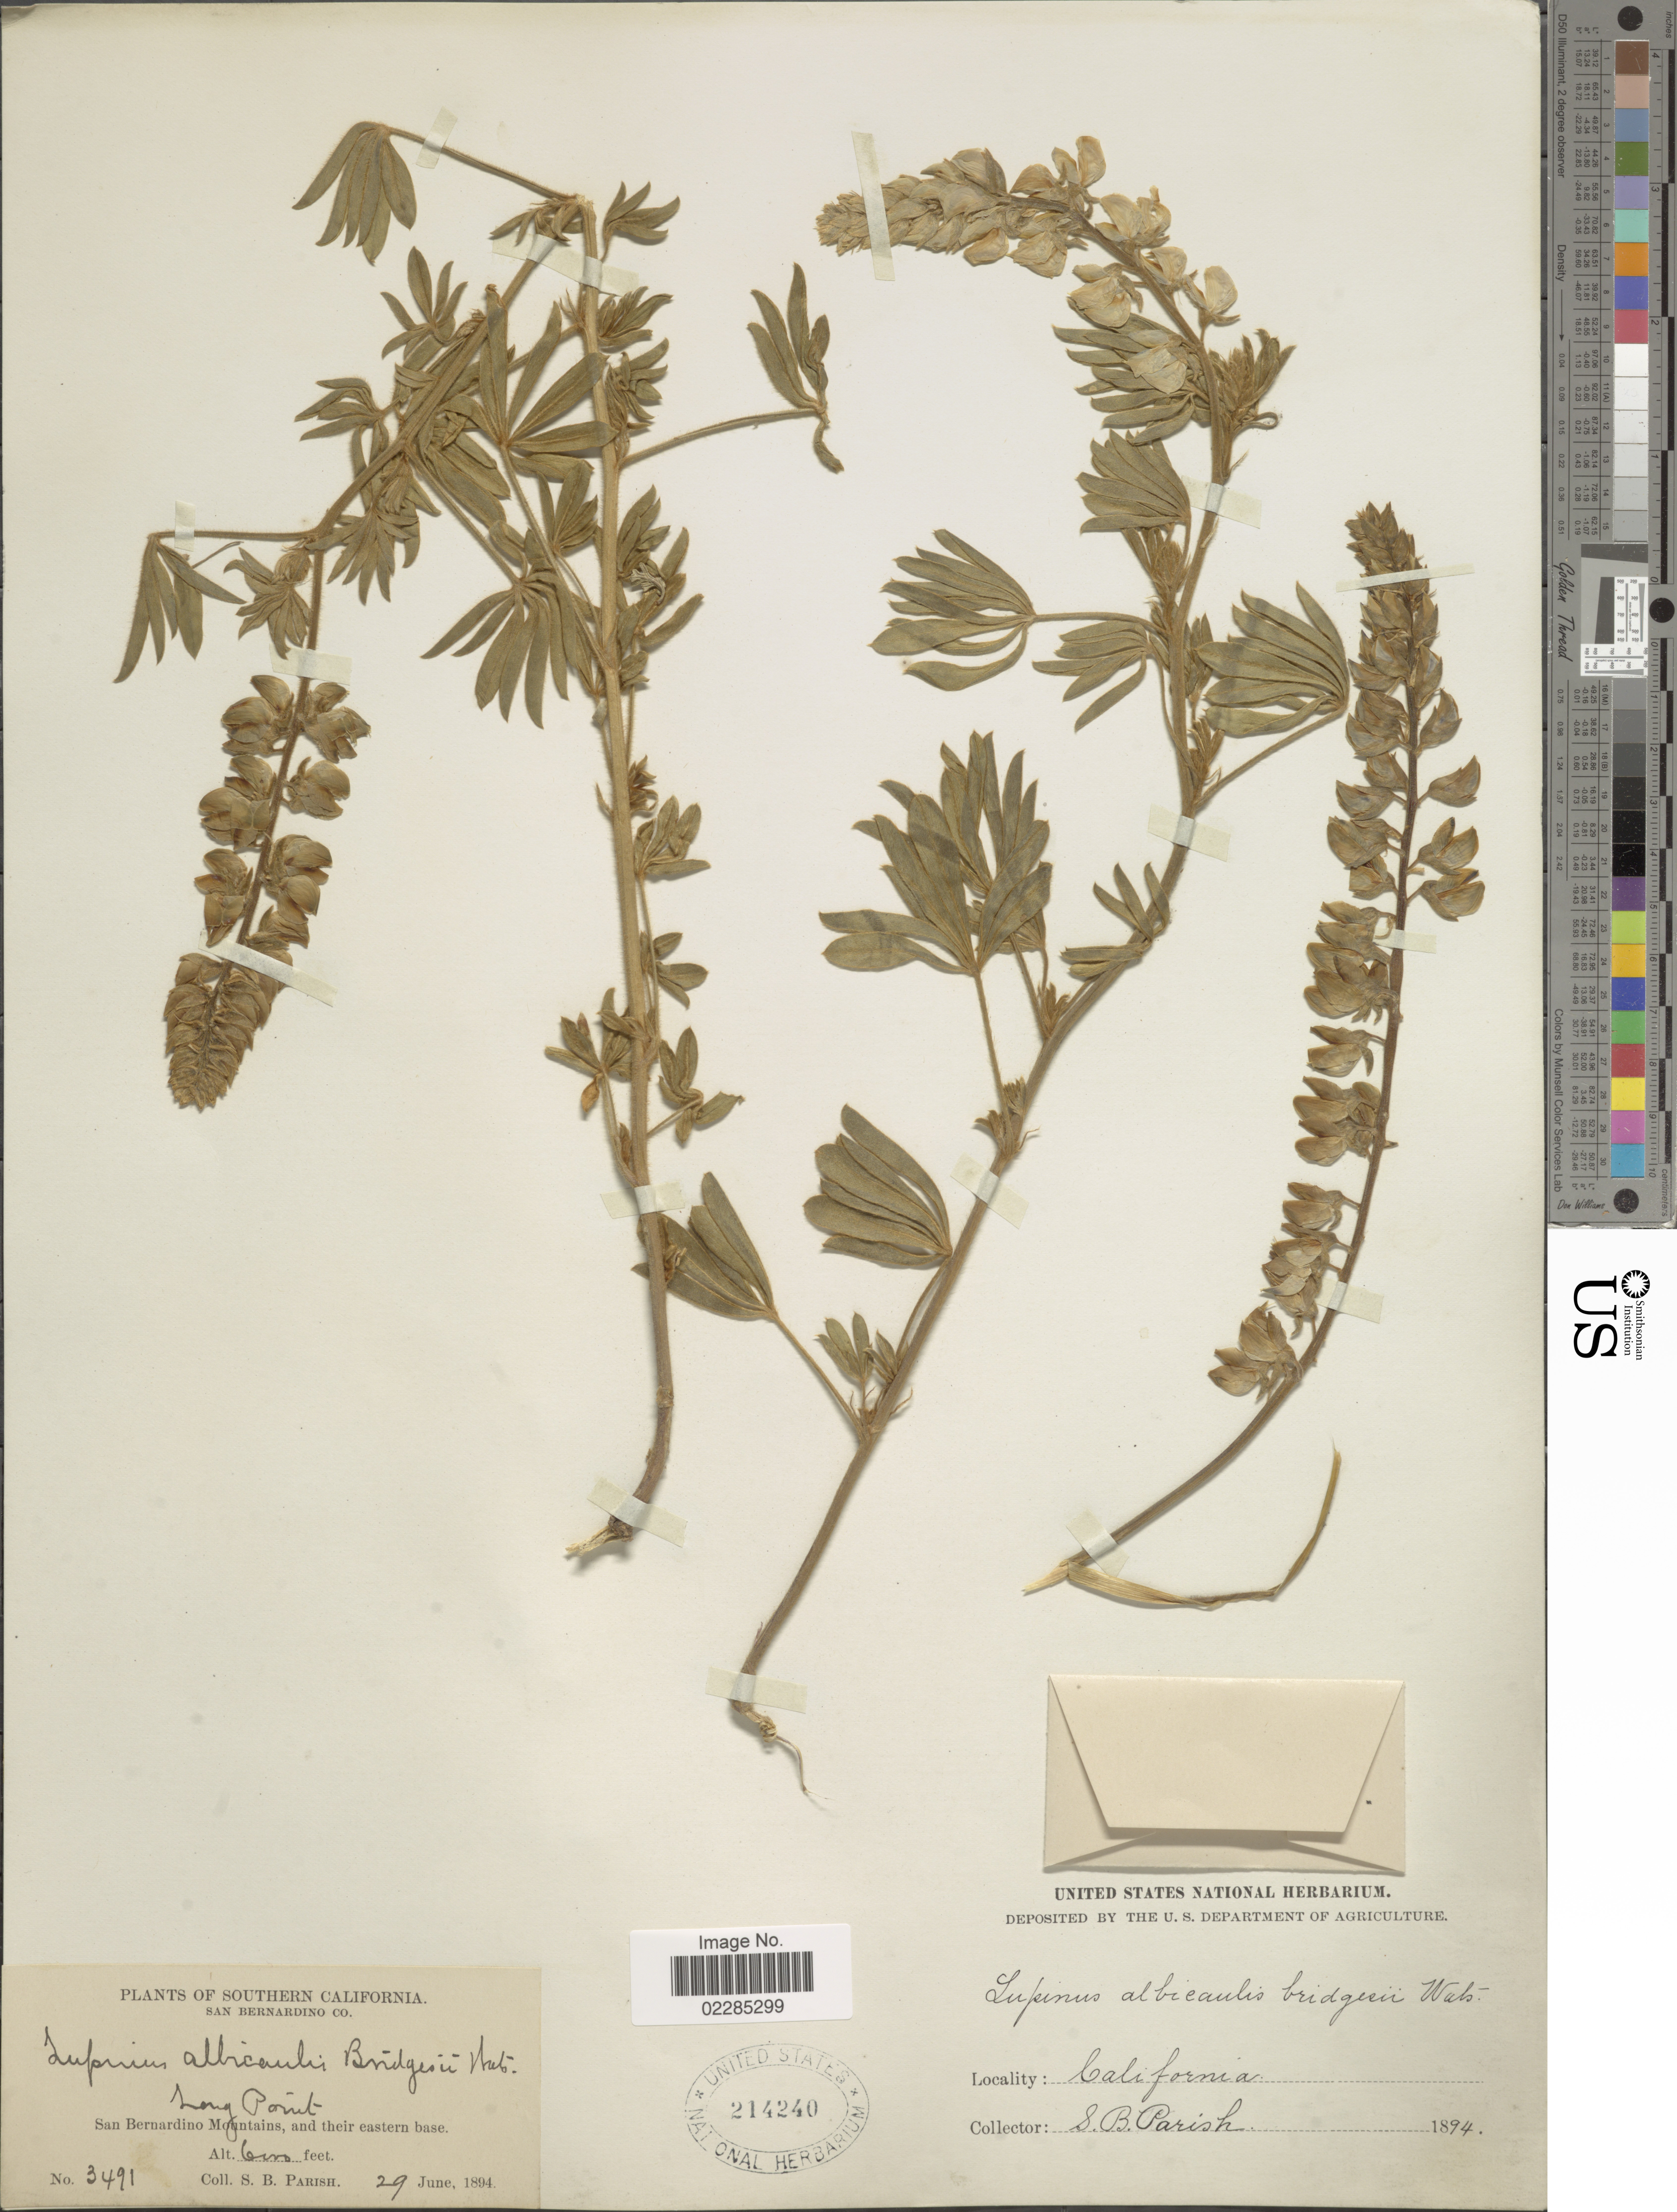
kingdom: Plantae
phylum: Tracheophyta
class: Magnoliopsida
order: Fabales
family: Fabaceae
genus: Lupinus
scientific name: Lupinus formosus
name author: Greene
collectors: S. B. Parish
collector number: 3491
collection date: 1894-06-29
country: United States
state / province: California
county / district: San Bernardino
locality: Southern California, San Bernardino Co, Long Point, San Bernardino Mountains, and their eastern base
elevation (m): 1829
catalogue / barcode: US 214240